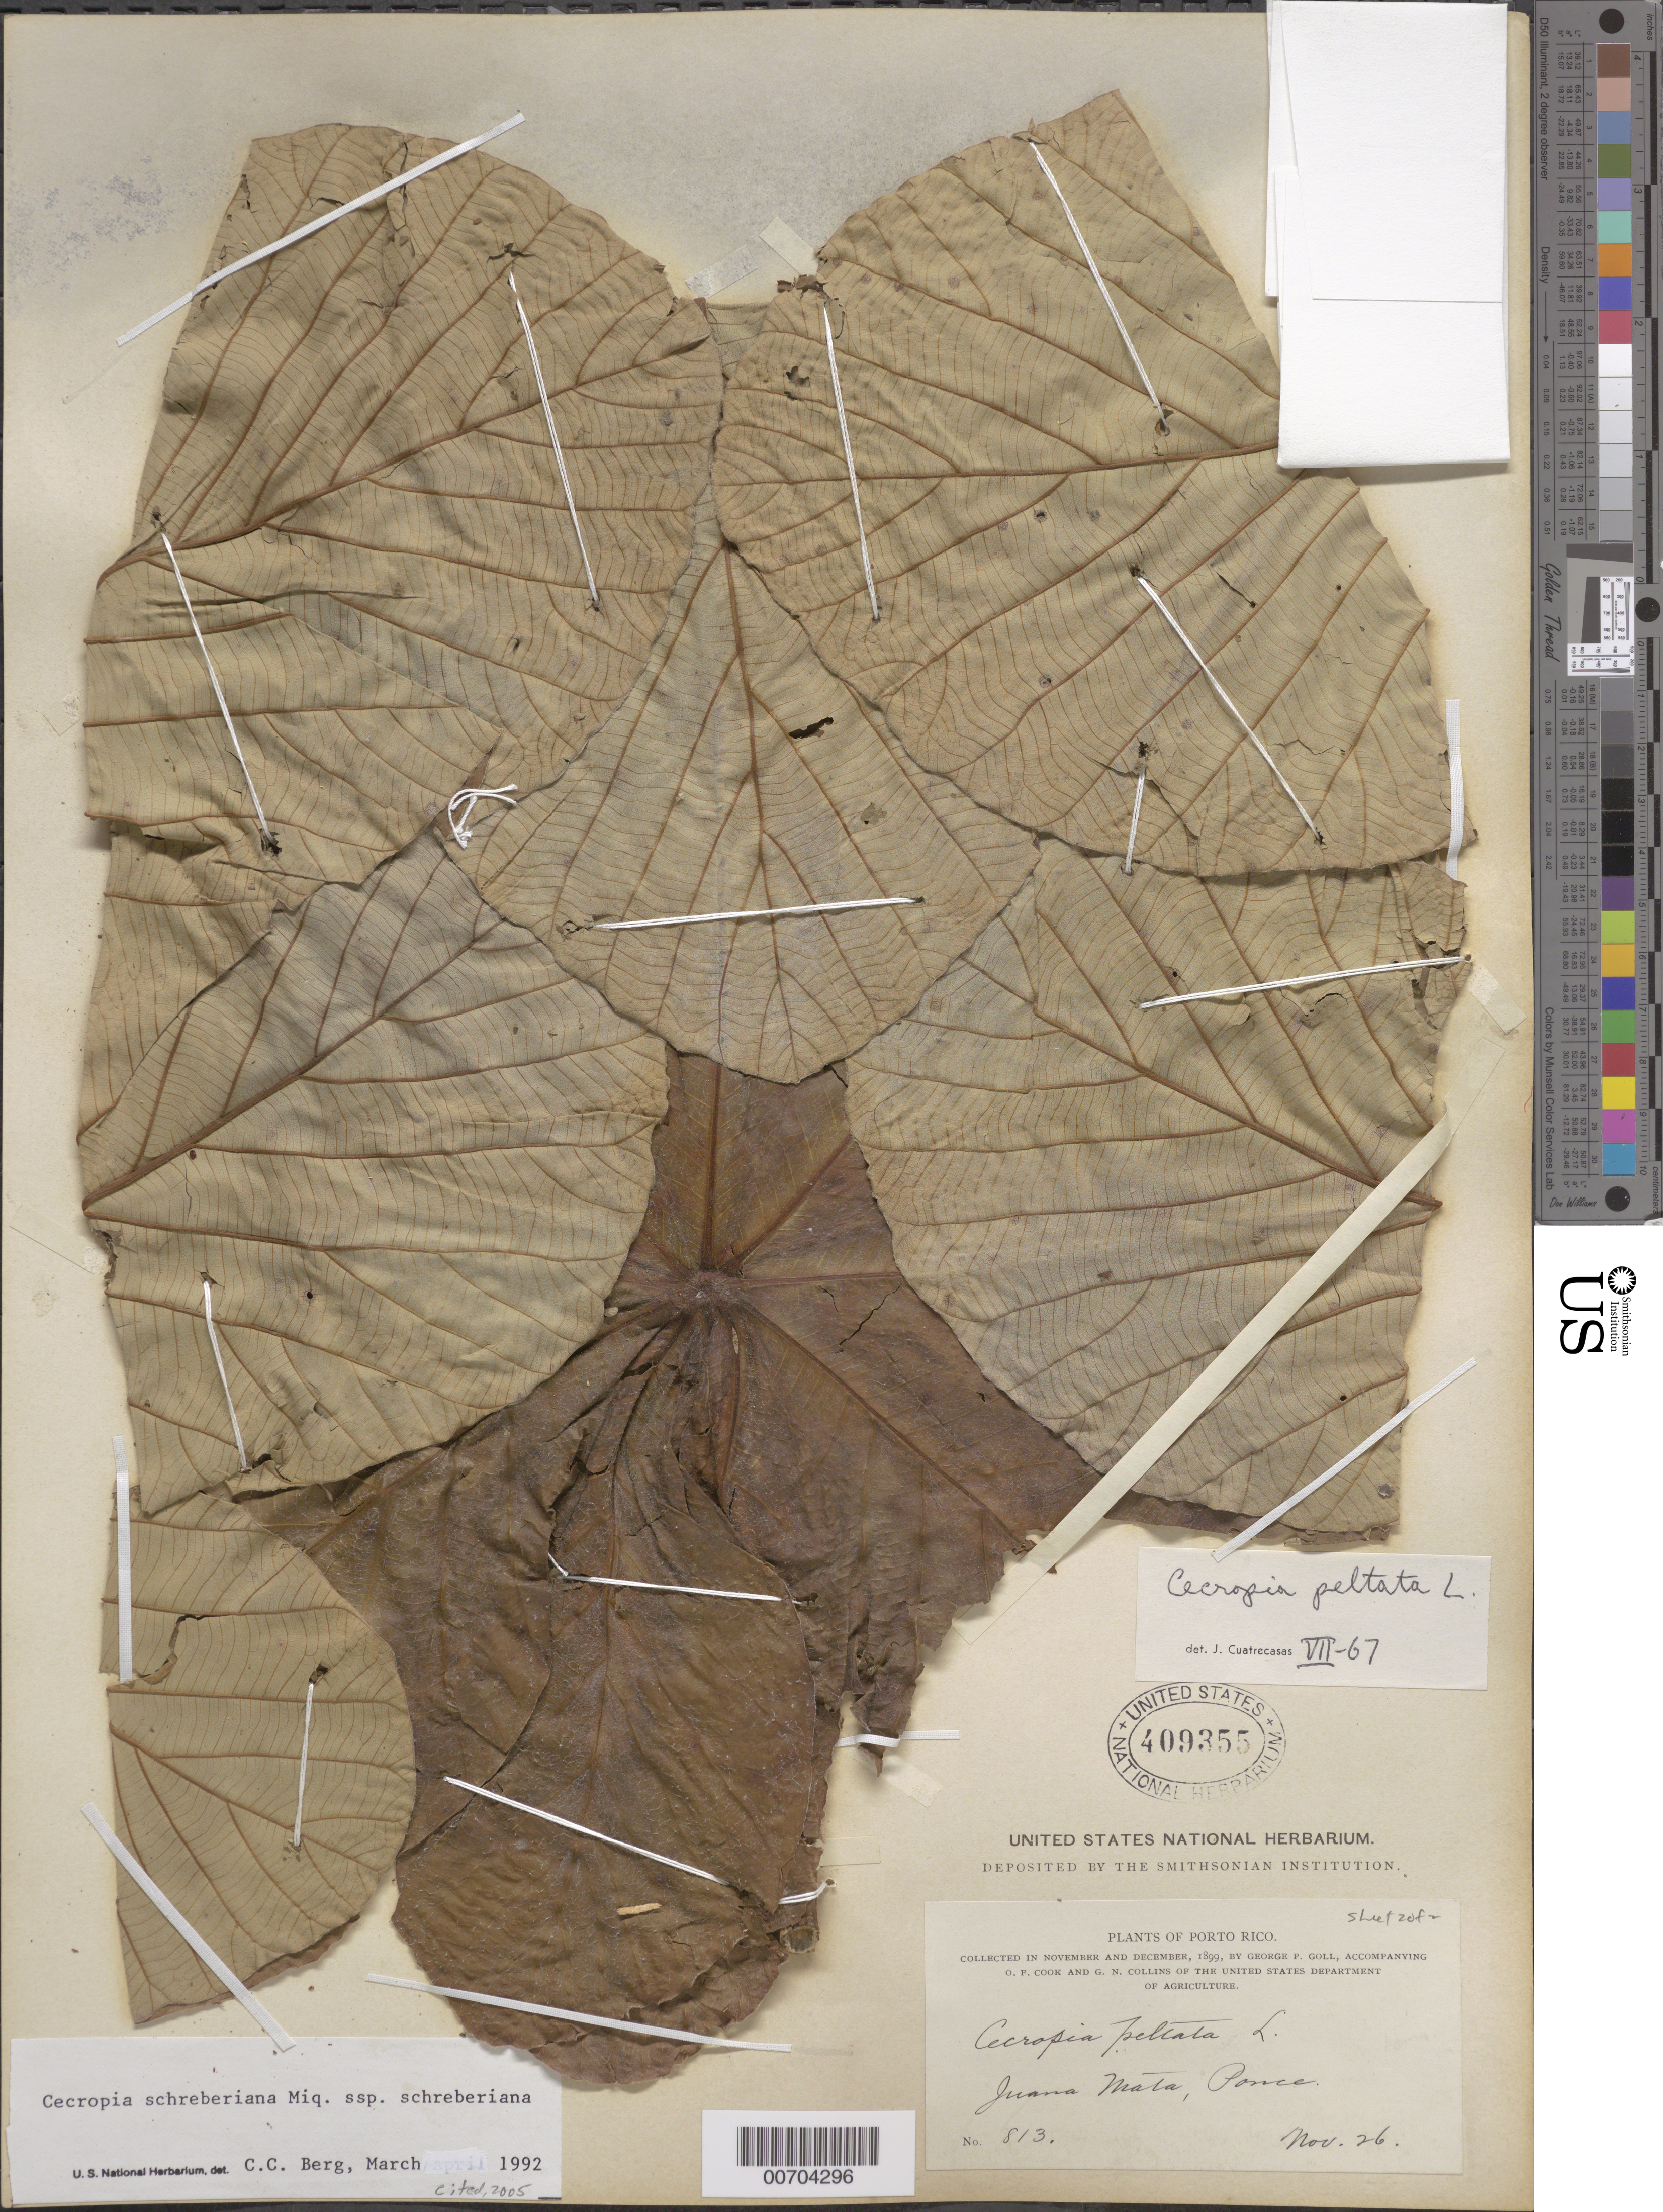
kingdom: Plantae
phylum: Tracheophyta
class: Magnoliopsida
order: Rosales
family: Urticaceae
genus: Cecropia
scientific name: Cecropia schreberiana subsp. schreberiana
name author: Miq.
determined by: Berg, C. C.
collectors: G. Goll, O. F. Cook & G. Collins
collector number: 813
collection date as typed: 26 Nov 1899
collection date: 1899-11-26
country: Puerto Rico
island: Greater Antilles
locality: Juana Mata, Ponce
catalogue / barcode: US 409355